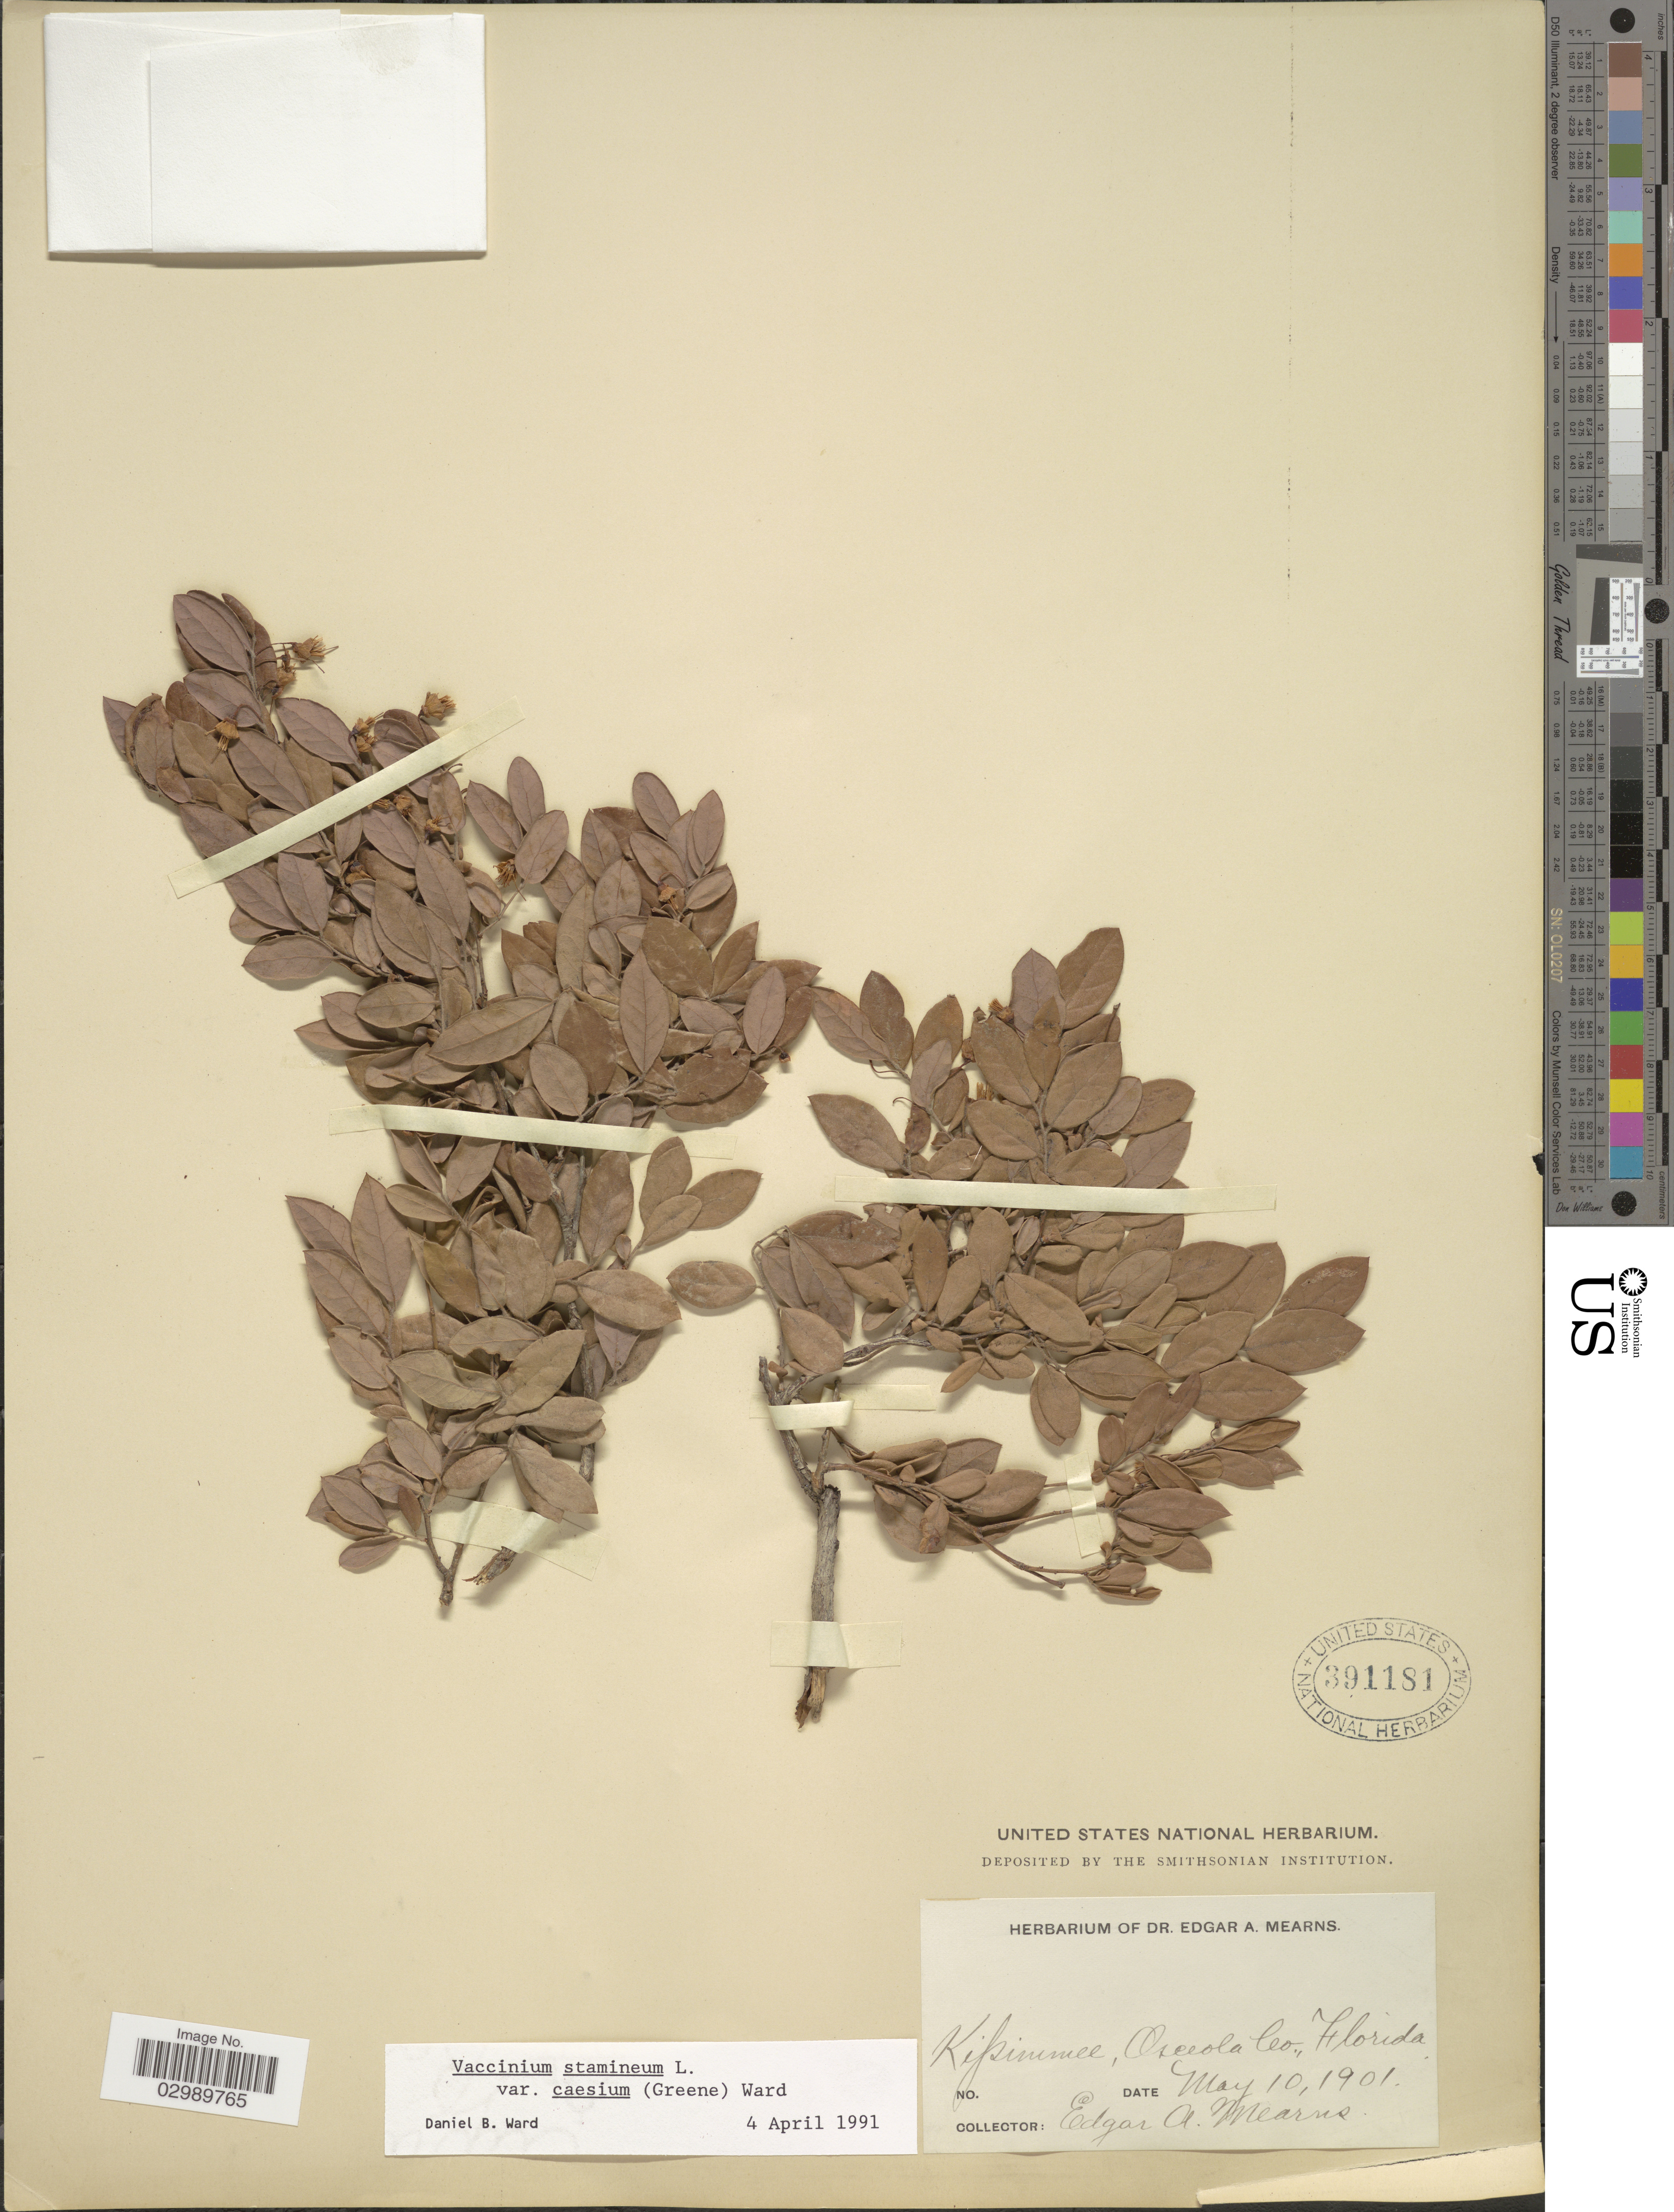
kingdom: Plantae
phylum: Tracheophyta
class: Magnoliopsida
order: Ericales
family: Ericaceae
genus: Vaccinium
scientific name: Vaccinium stamineum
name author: L.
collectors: E. A. Mearns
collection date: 1901-05-10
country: United States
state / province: Florida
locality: Kissimmee, Osceola Co.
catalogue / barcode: US 391181